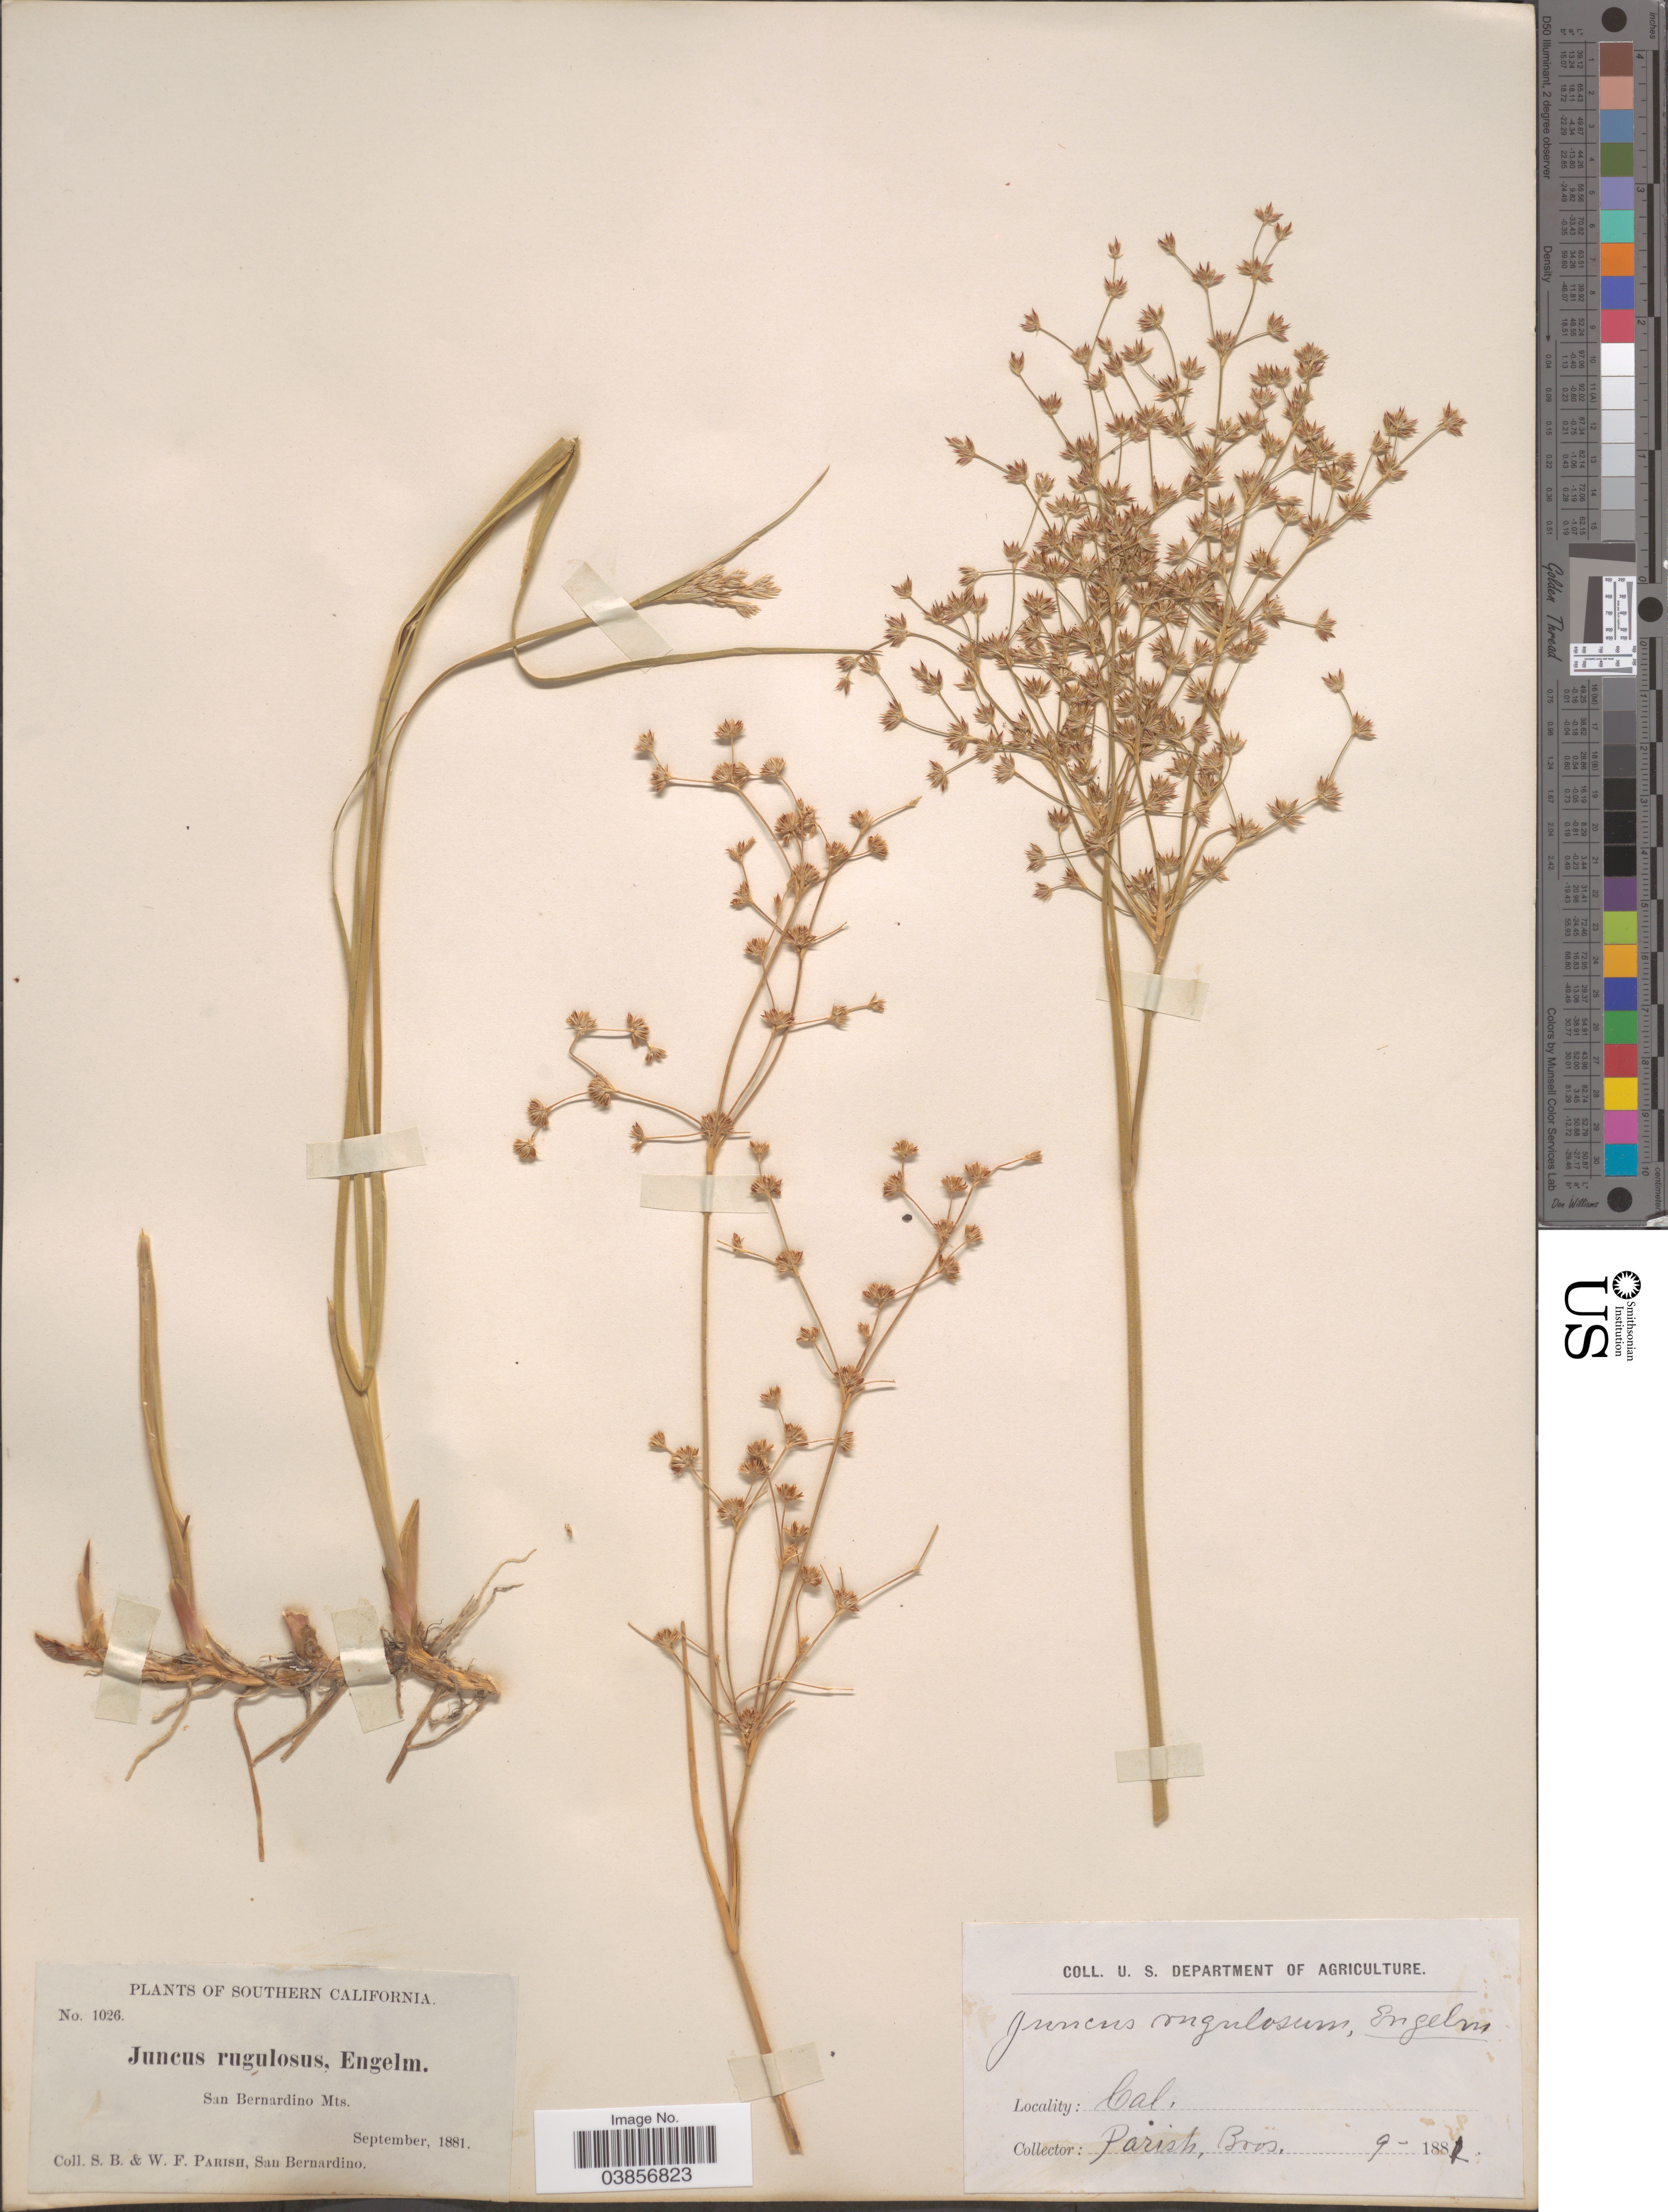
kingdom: Plantae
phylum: Tracheophyta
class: Liliopsida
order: Poales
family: Juncaceae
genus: Juncus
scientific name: Juncus rugulosus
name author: Engelm.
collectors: S. B. Parish & W. F. Parish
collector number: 1026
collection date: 1881-09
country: United States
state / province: California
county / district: San Bernardino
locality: Southern California. San Bernardino Mts.